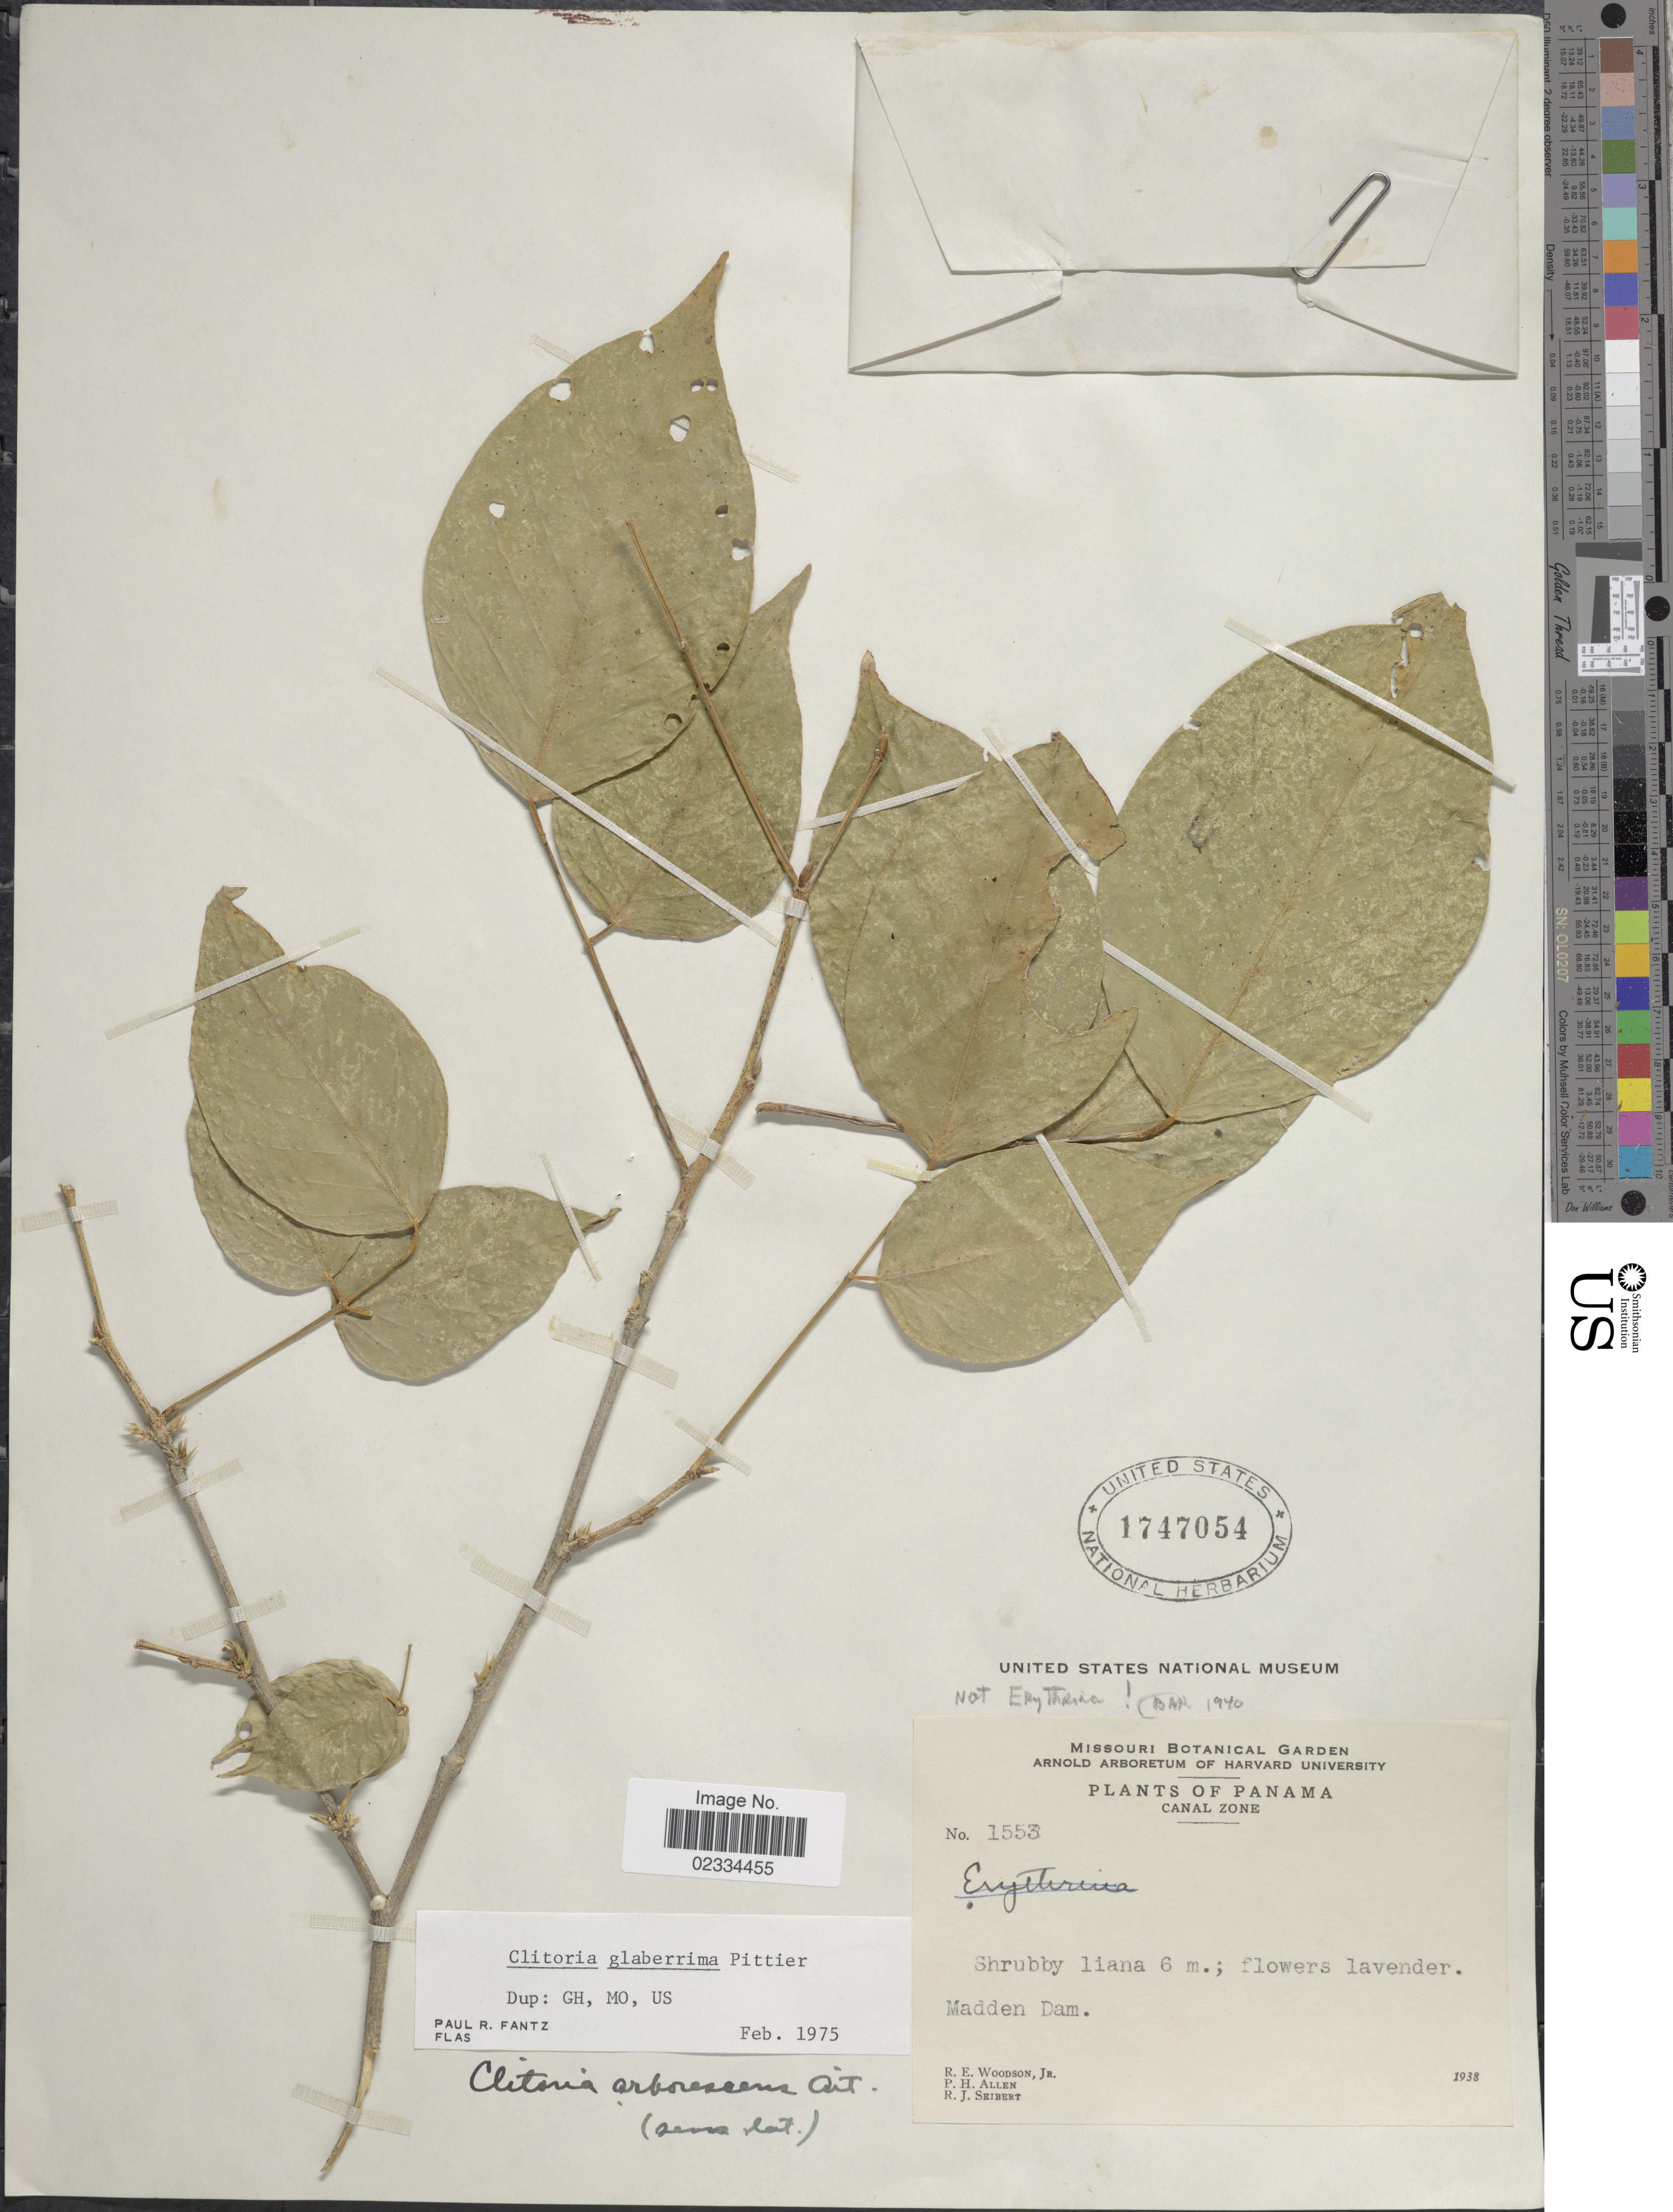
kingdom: Plantae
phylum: Tracheophyta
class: Magnoliopsida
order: Fabales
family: Fabaceae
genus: Clitoria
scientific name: Clitoria glaberrima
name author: Pittier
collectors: R. E. Woodson, P. H. Allen & R. J. Seibert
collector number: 1553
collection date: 1938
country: Panama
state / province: Colón / Panamá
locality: Panama, Canal Zone, Madden Dam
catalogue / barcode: US 1747054